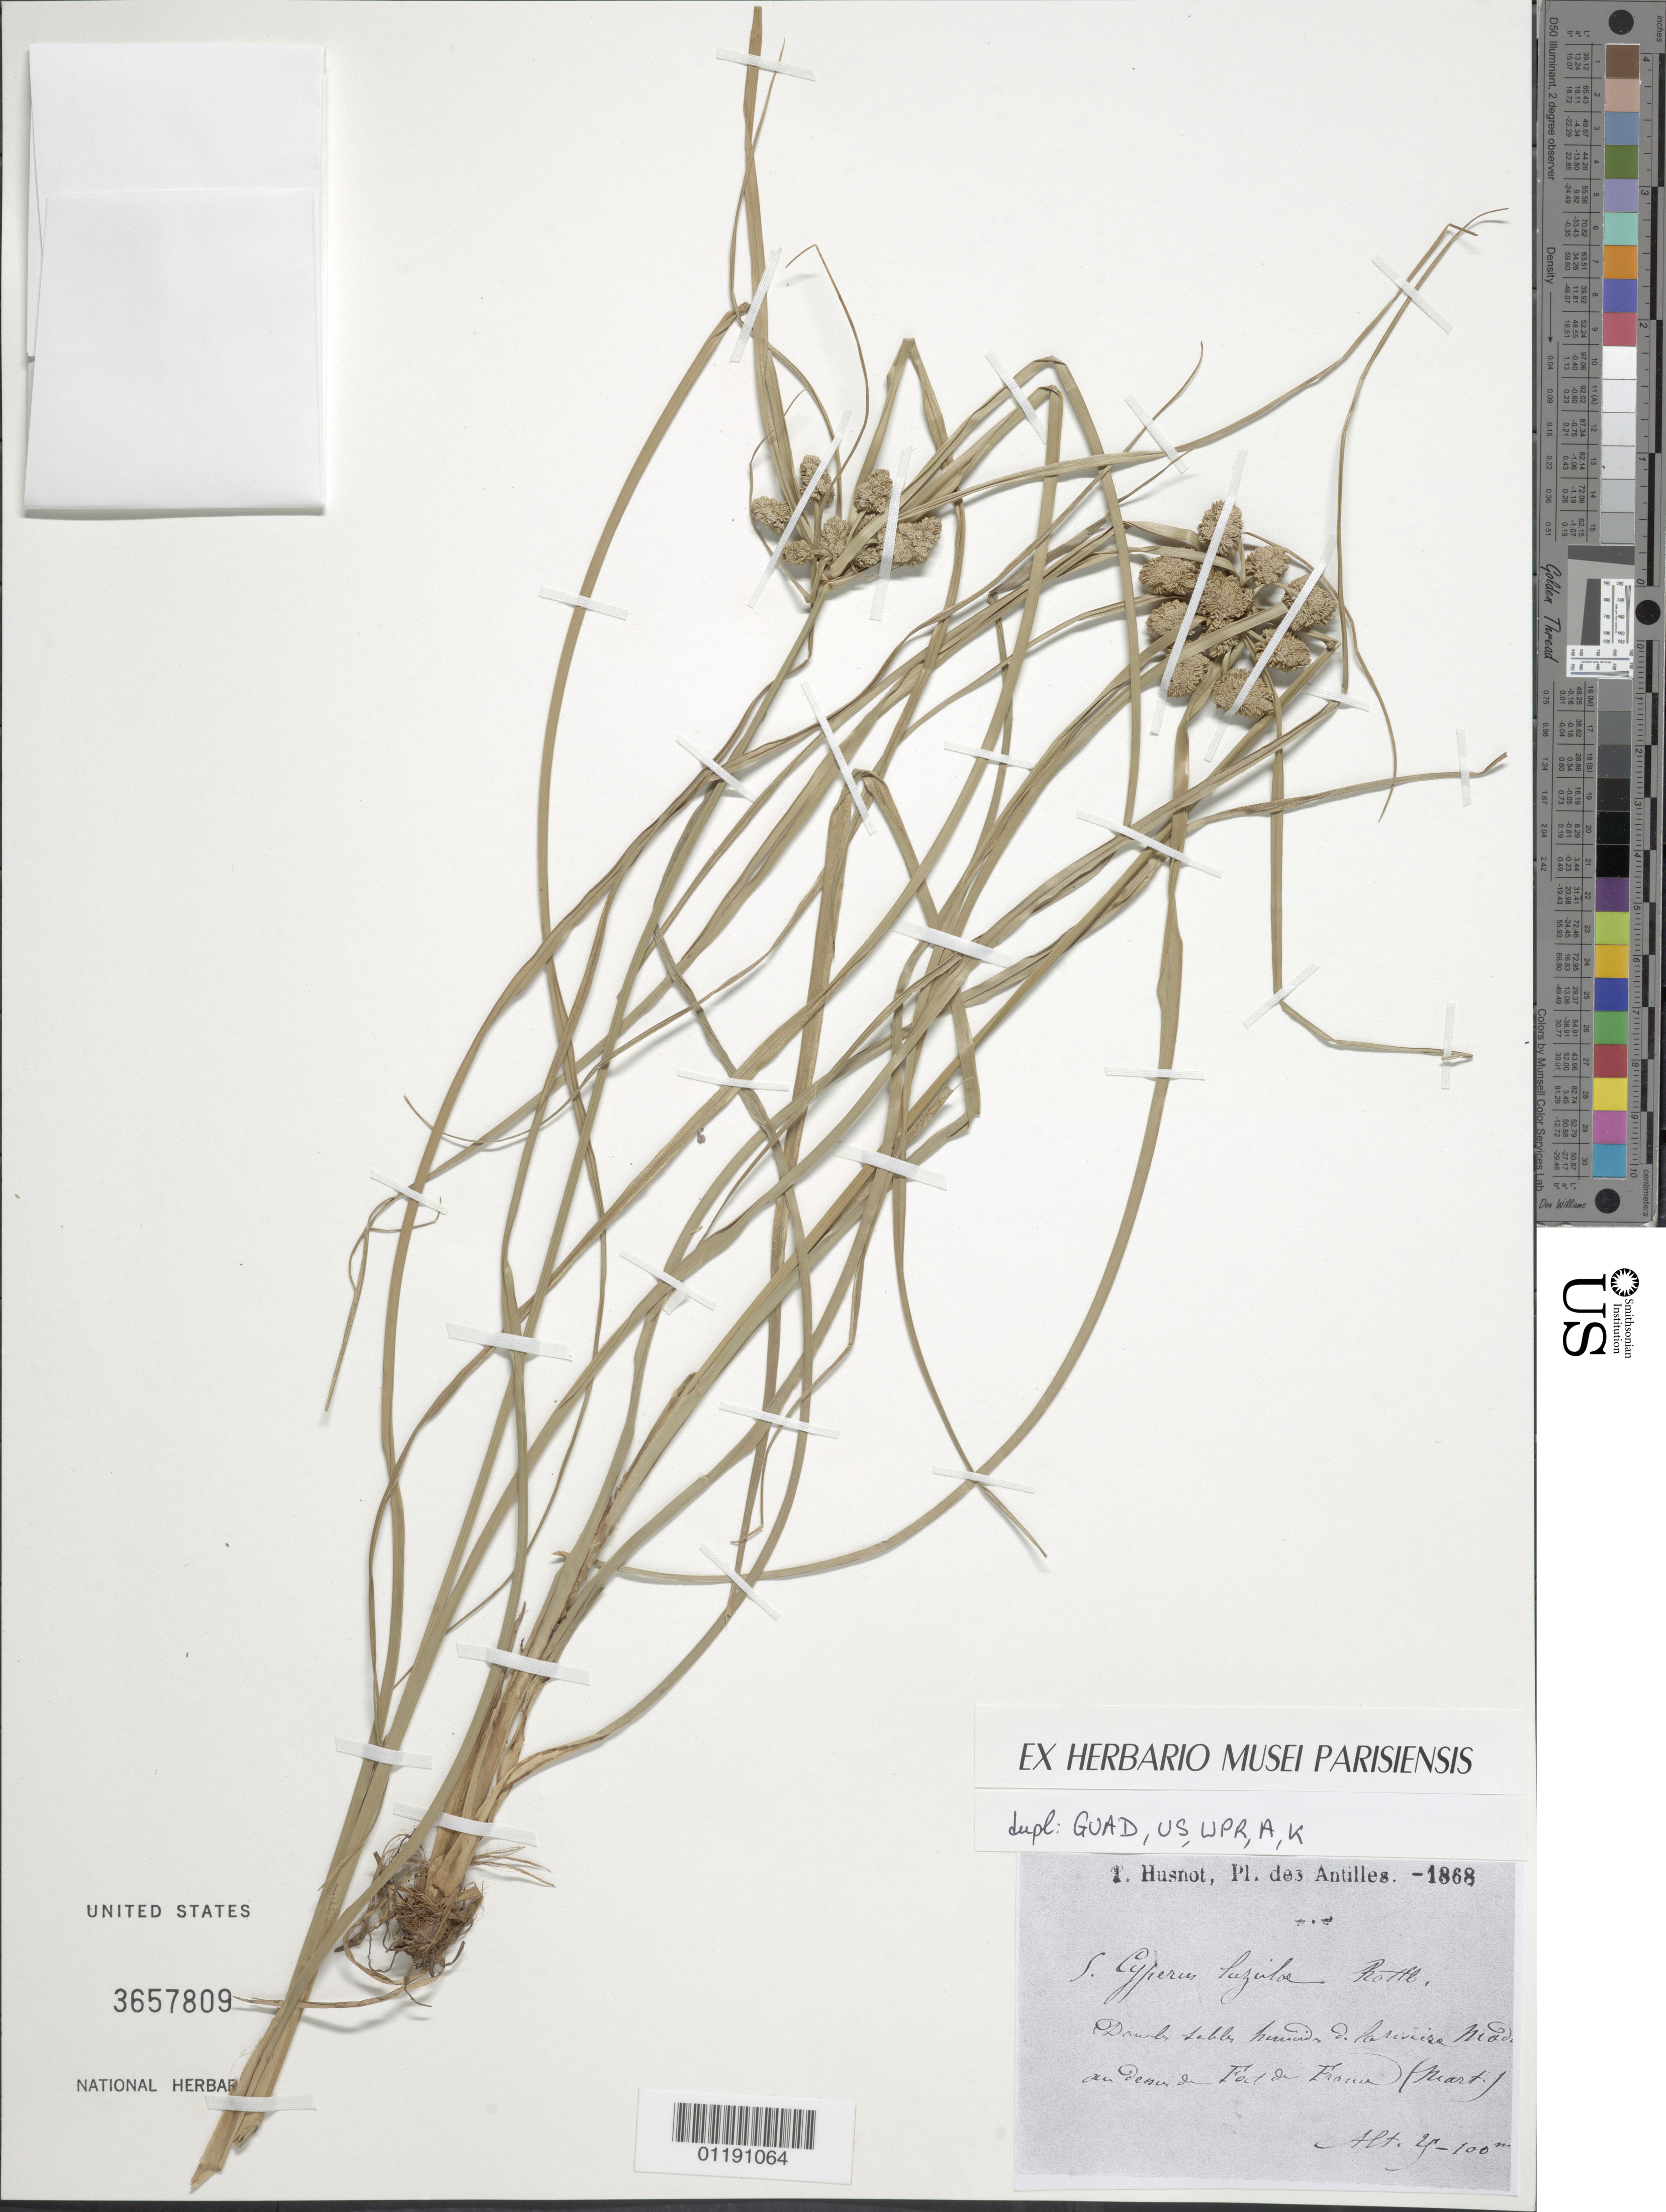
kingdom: Plantae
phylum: Tracheophyta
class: Liliopsida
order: Poales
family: Cyperaceae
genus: Cyperus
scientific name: Cyperus luzulae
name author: (L.) Rottb. ex Retz.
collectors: P. T. Husnot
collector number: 5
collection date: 1868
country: Guadeloupe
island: Leeward Is.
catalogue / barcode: US 3657809